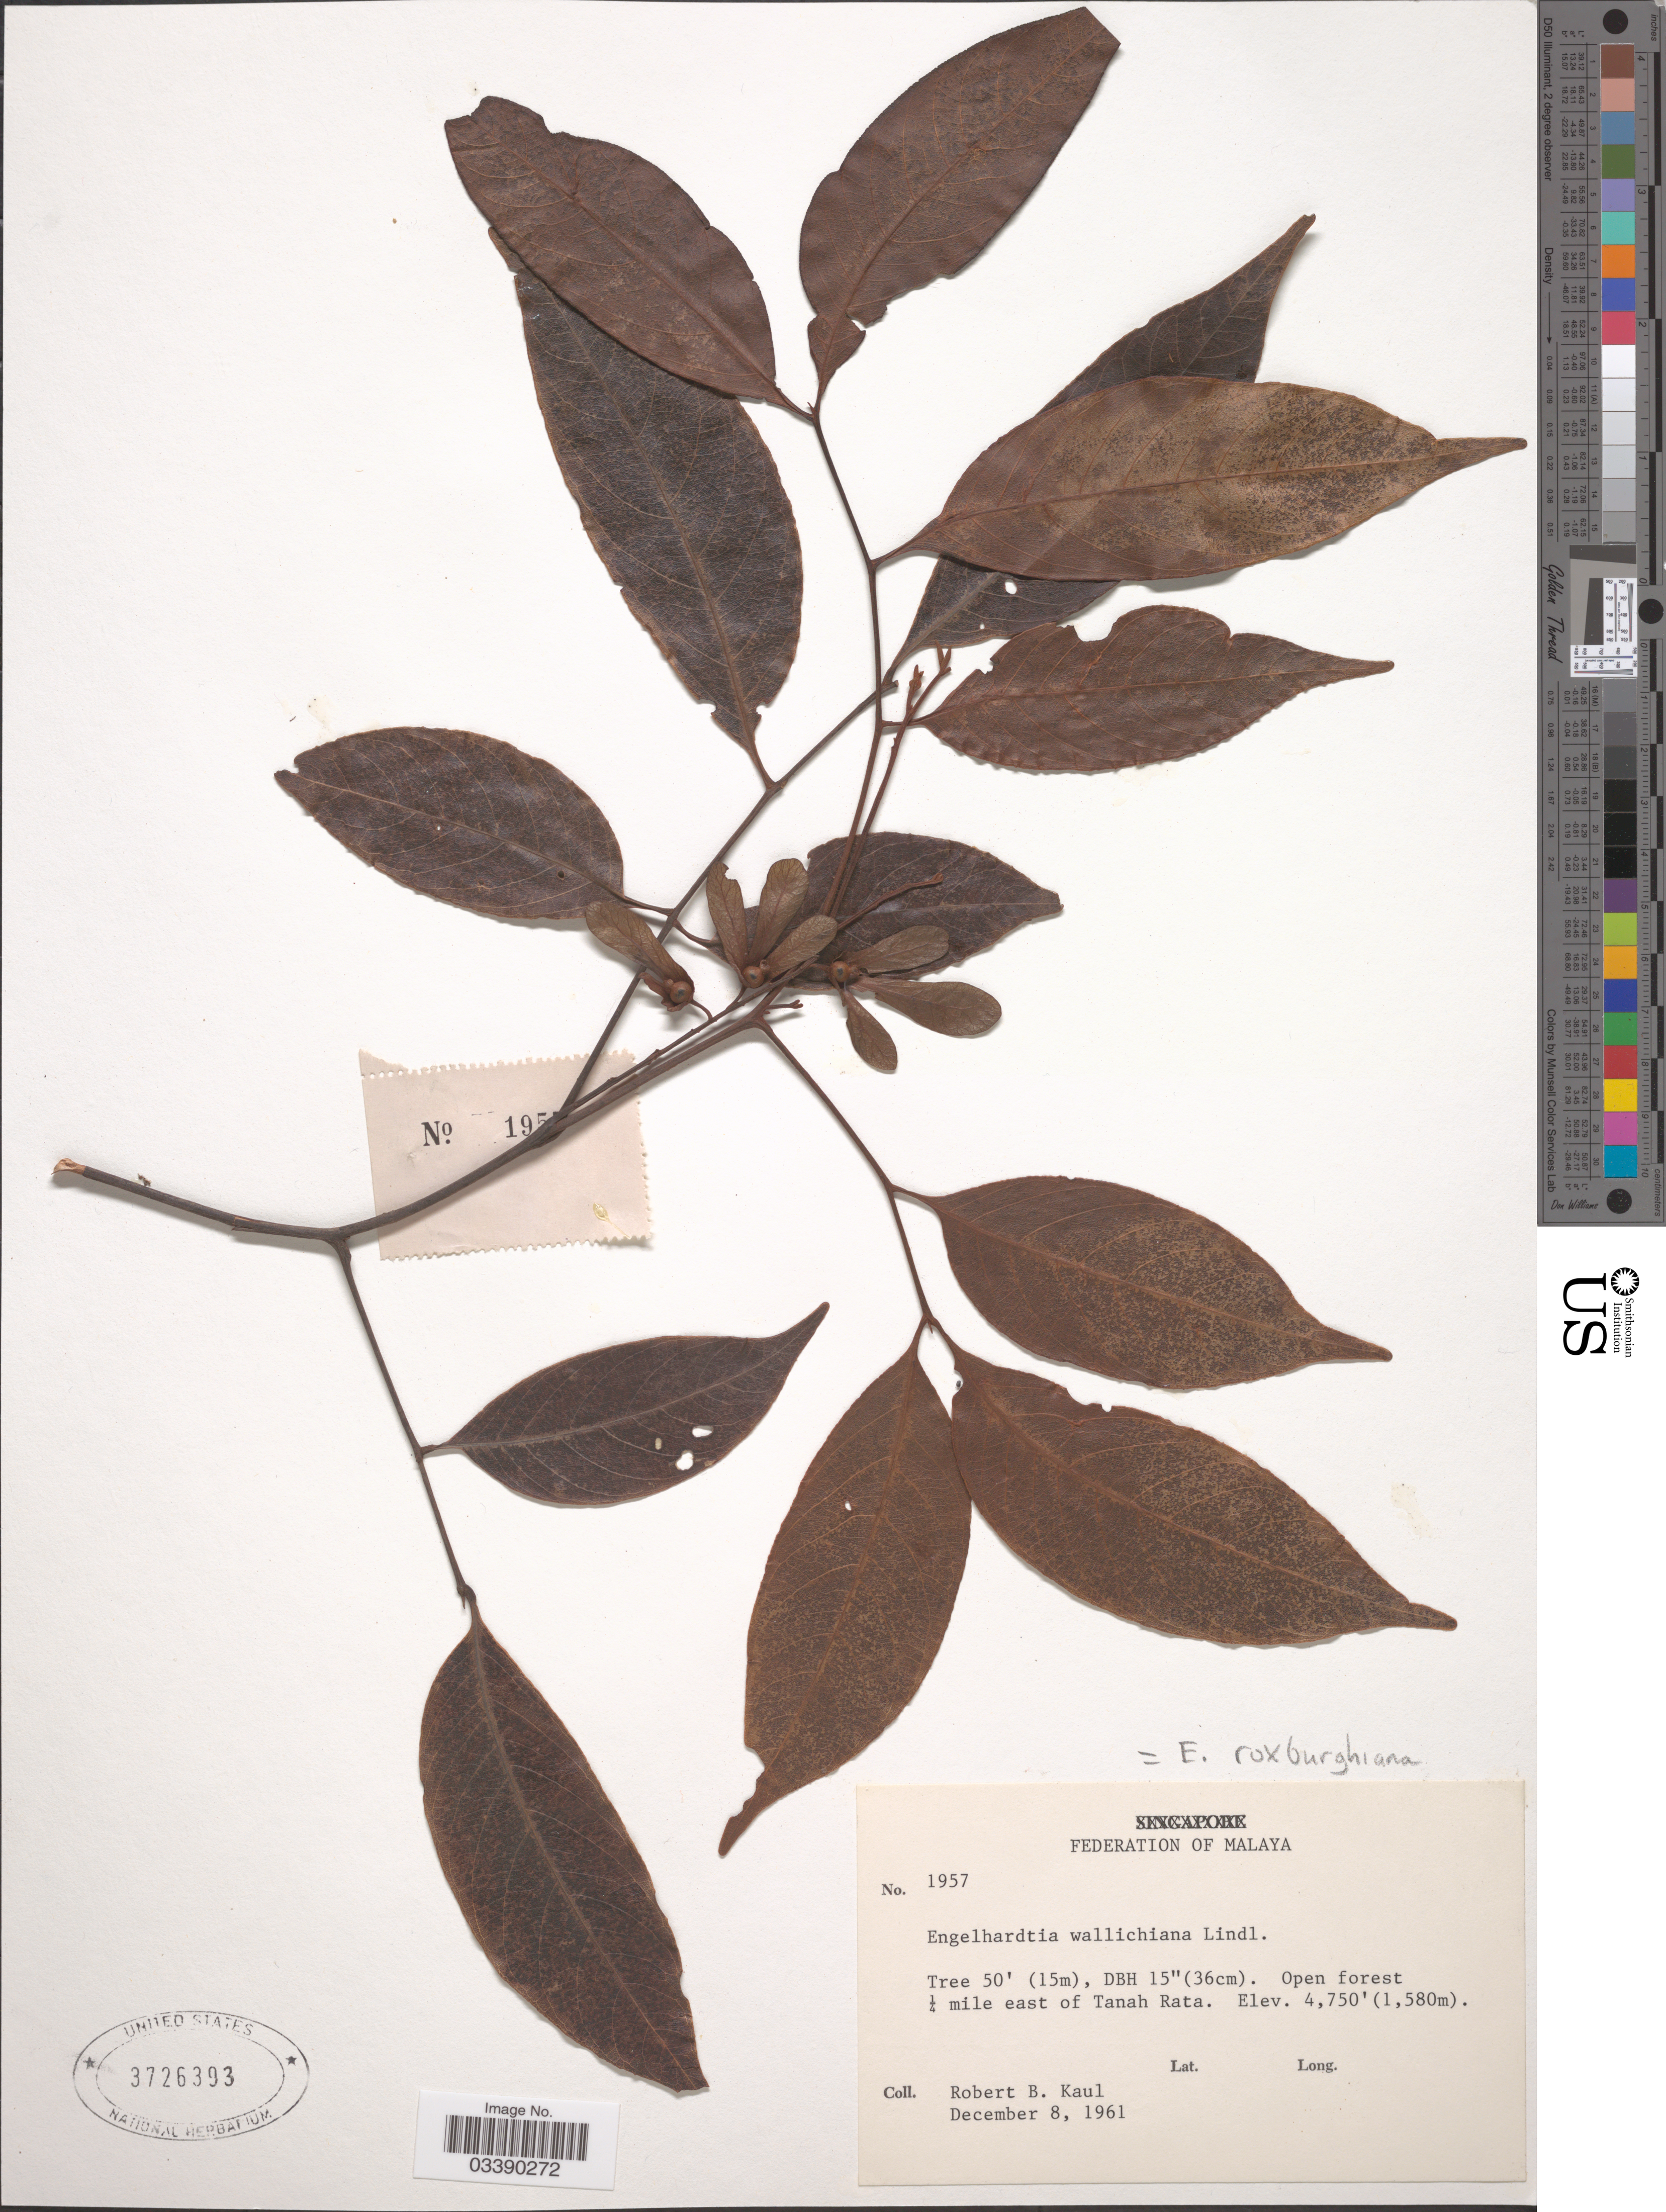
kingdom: Plantae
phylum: Tracheophyta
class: Magnoliopsida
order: Fagales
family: Juglandaceae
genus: Engelhardia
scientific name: Engelhardia roxburghiana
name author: Lindl.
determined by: Strong, Mark T., (BOT), Smithsonian Institution - National Museum of Natural History (UNITED STATES)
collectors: R. Kaul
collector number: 1957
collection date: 1961-12-08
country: Malaysia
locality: Federation of Malaya. ¼ mile east of Tanah Rata.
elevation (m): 1448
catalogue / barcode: US 3726393